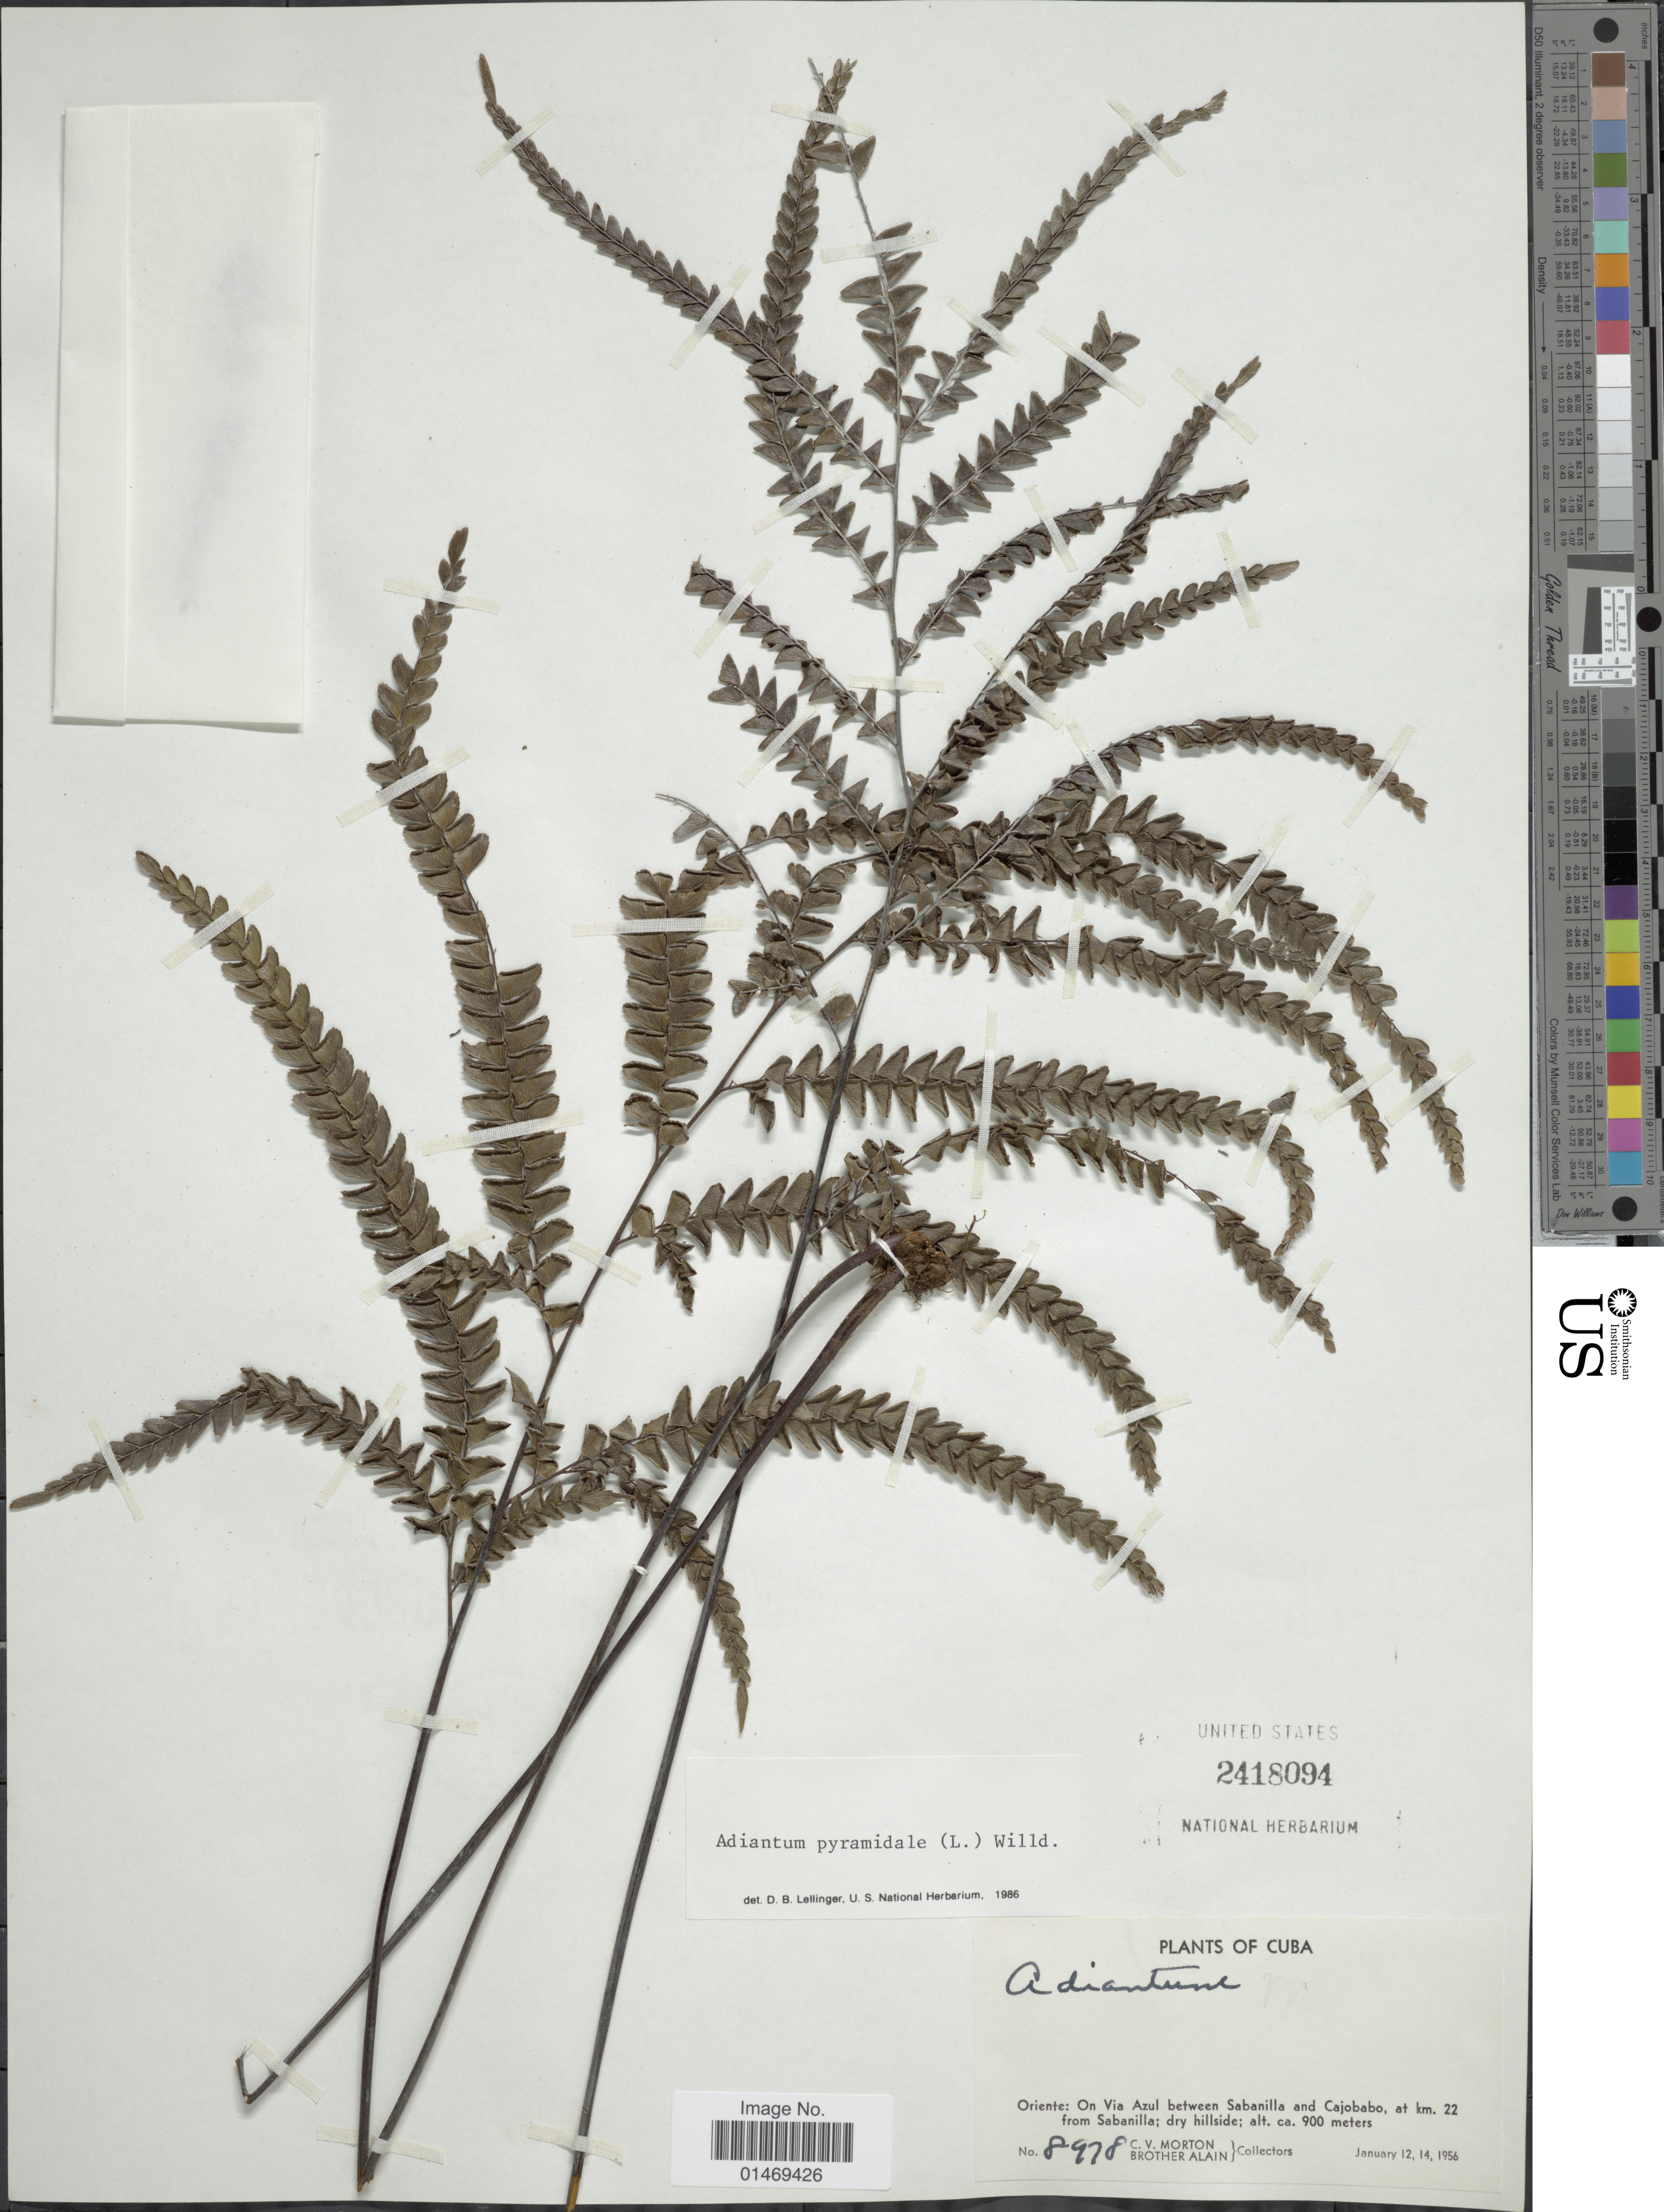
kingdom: Plantae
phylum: Tracheophyta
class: Polypodiopsida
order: Polypodiales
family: Pteridaceae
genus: Adiantum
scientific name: Adiantum pyramidale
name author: (L.) Willd.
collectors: C. V. Morton & Bro. Alain - DO NOT USE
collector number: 8978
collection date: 1956-01-12/1956-01-14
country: Cuba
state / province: Oriente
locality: On the Via Azul between Sabanilla and Cajobabo, at km. 22 from Sabanilla; dry hillside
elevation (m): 900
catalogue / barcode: US 2418094